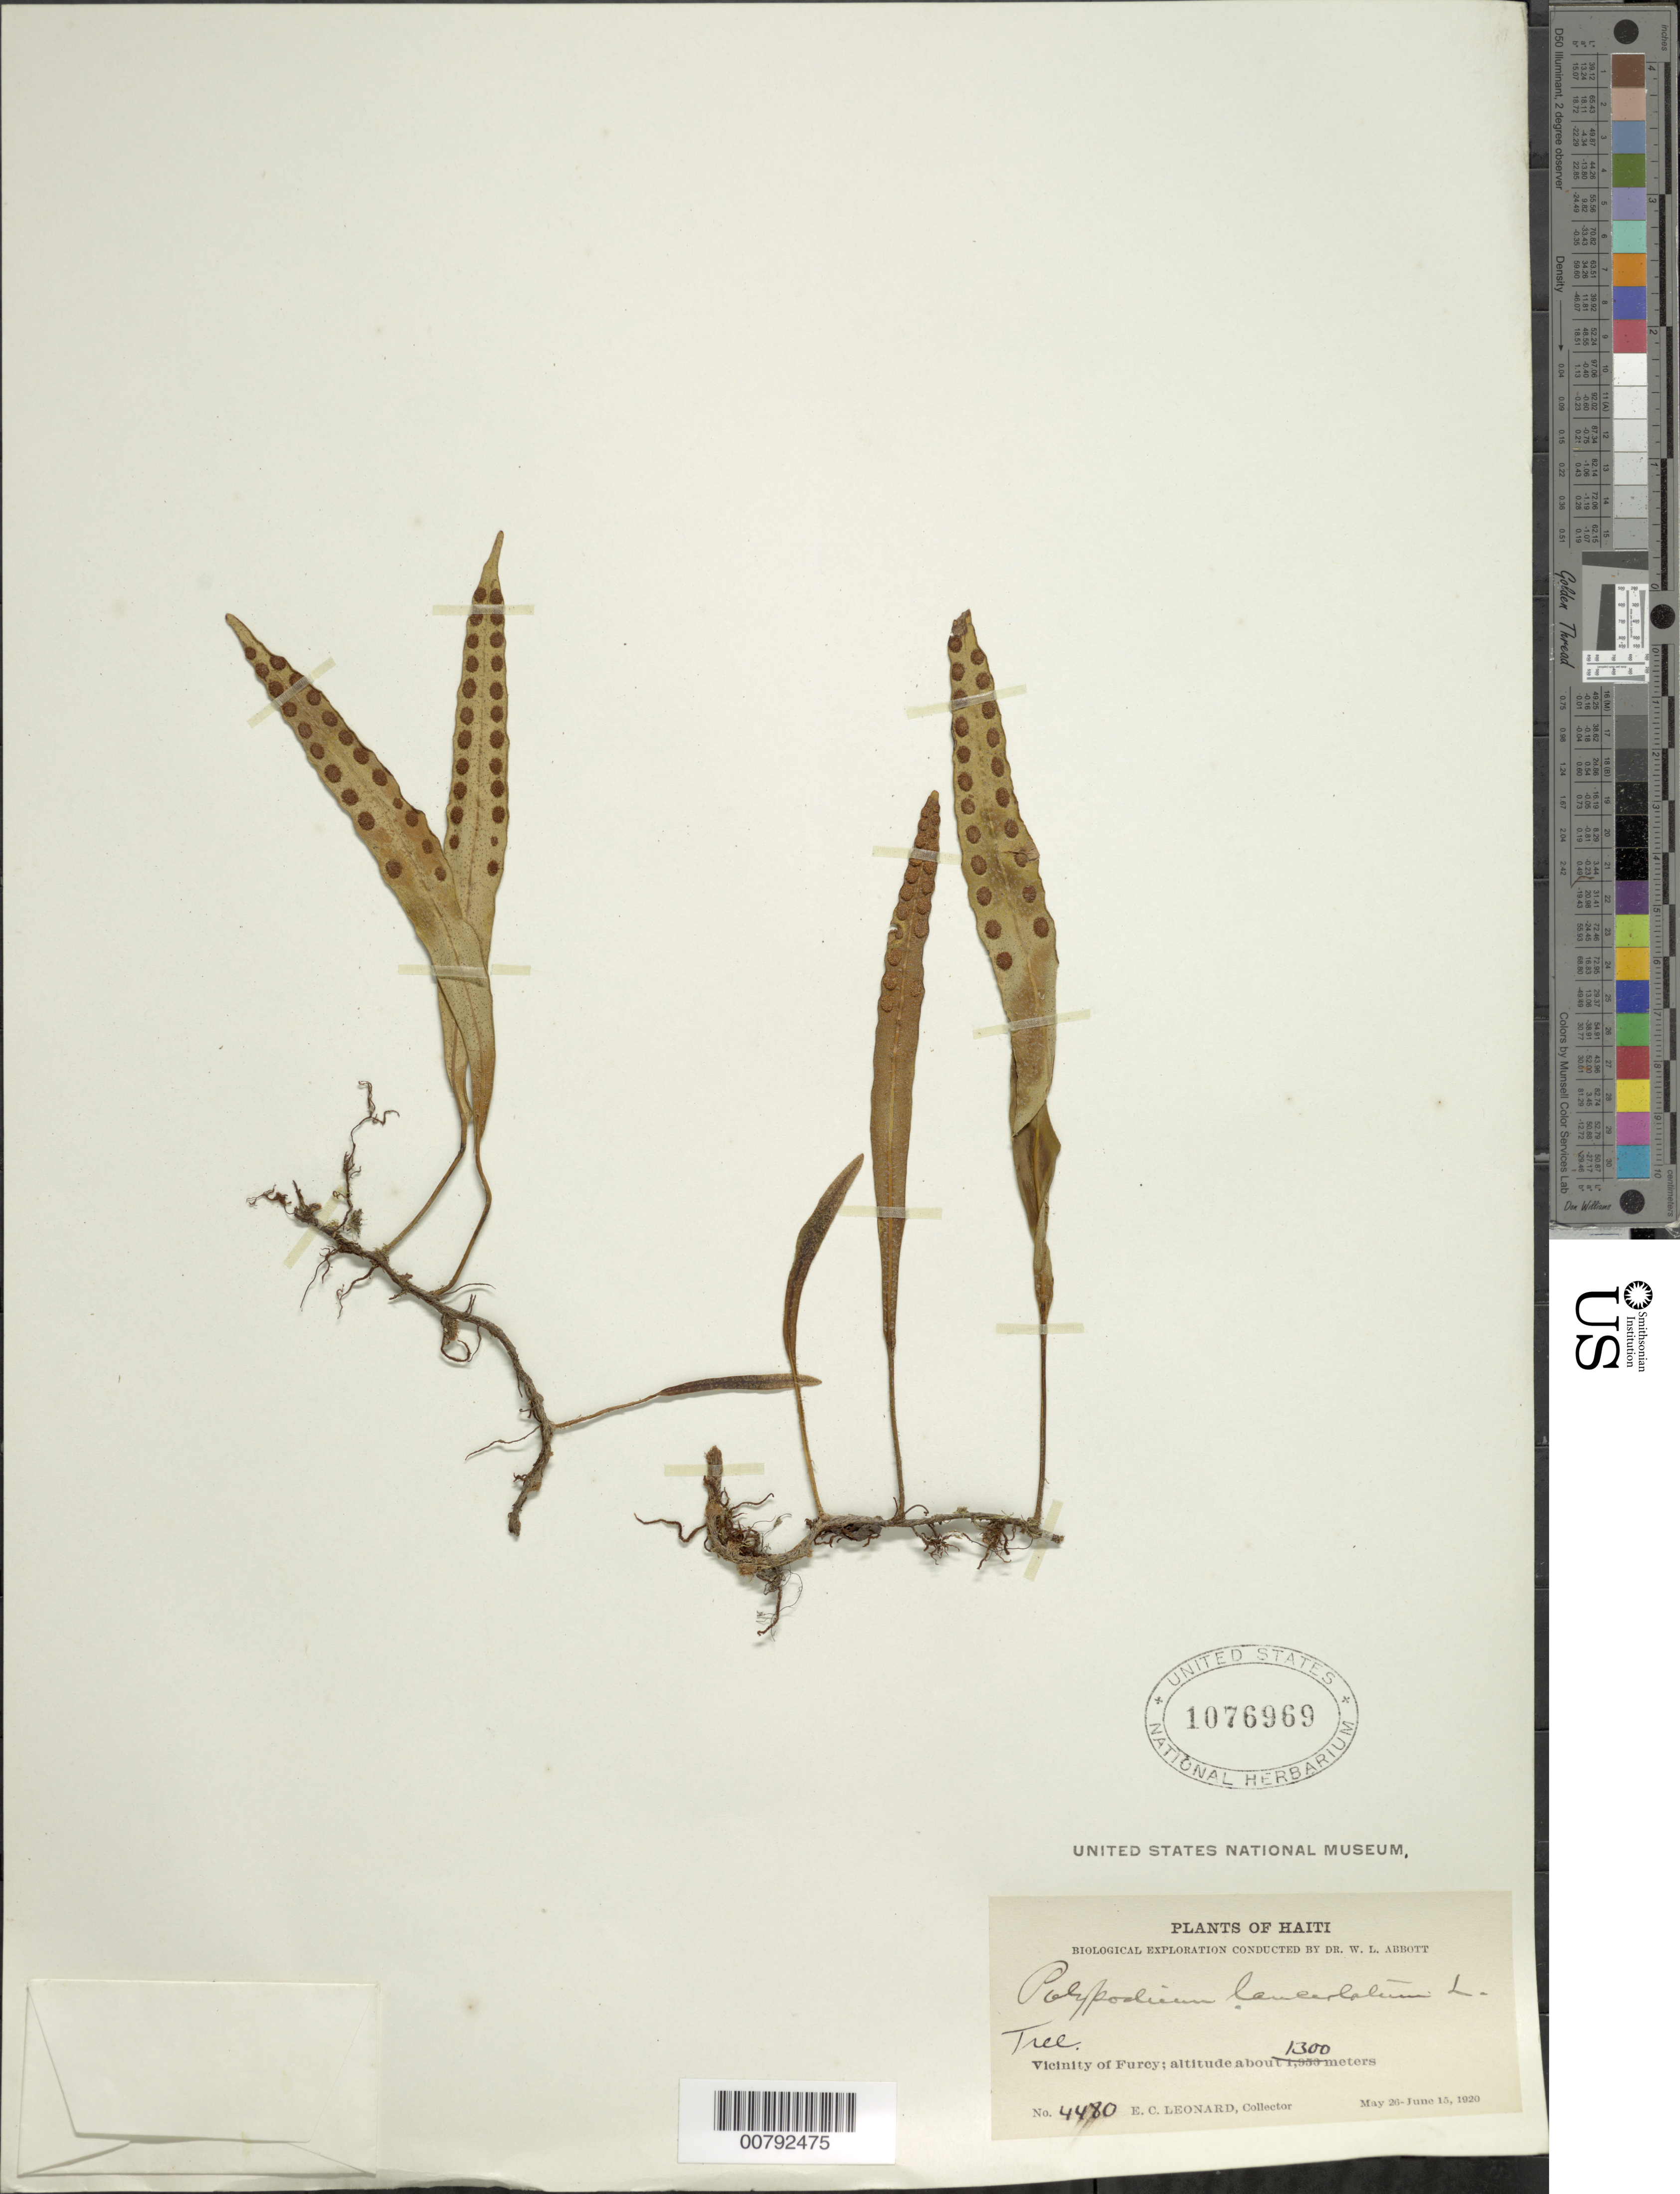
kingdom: Plantae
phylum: Tracheophyta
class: Polypodiopsida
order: Polypodiales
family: Polypodiaceae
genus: Pleopeltis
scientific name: Pleopeltis marginata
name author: A.R. Sm. & Tejero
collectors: E. C. Leonard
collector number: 4480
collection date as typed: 26 May 1920 15 Jun 1920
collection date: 1920-05-26/1920-06-15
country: Haiti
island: Hispaniola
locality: Furcy vicinity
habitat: On tree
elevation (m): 1300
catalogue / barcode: US 1076969